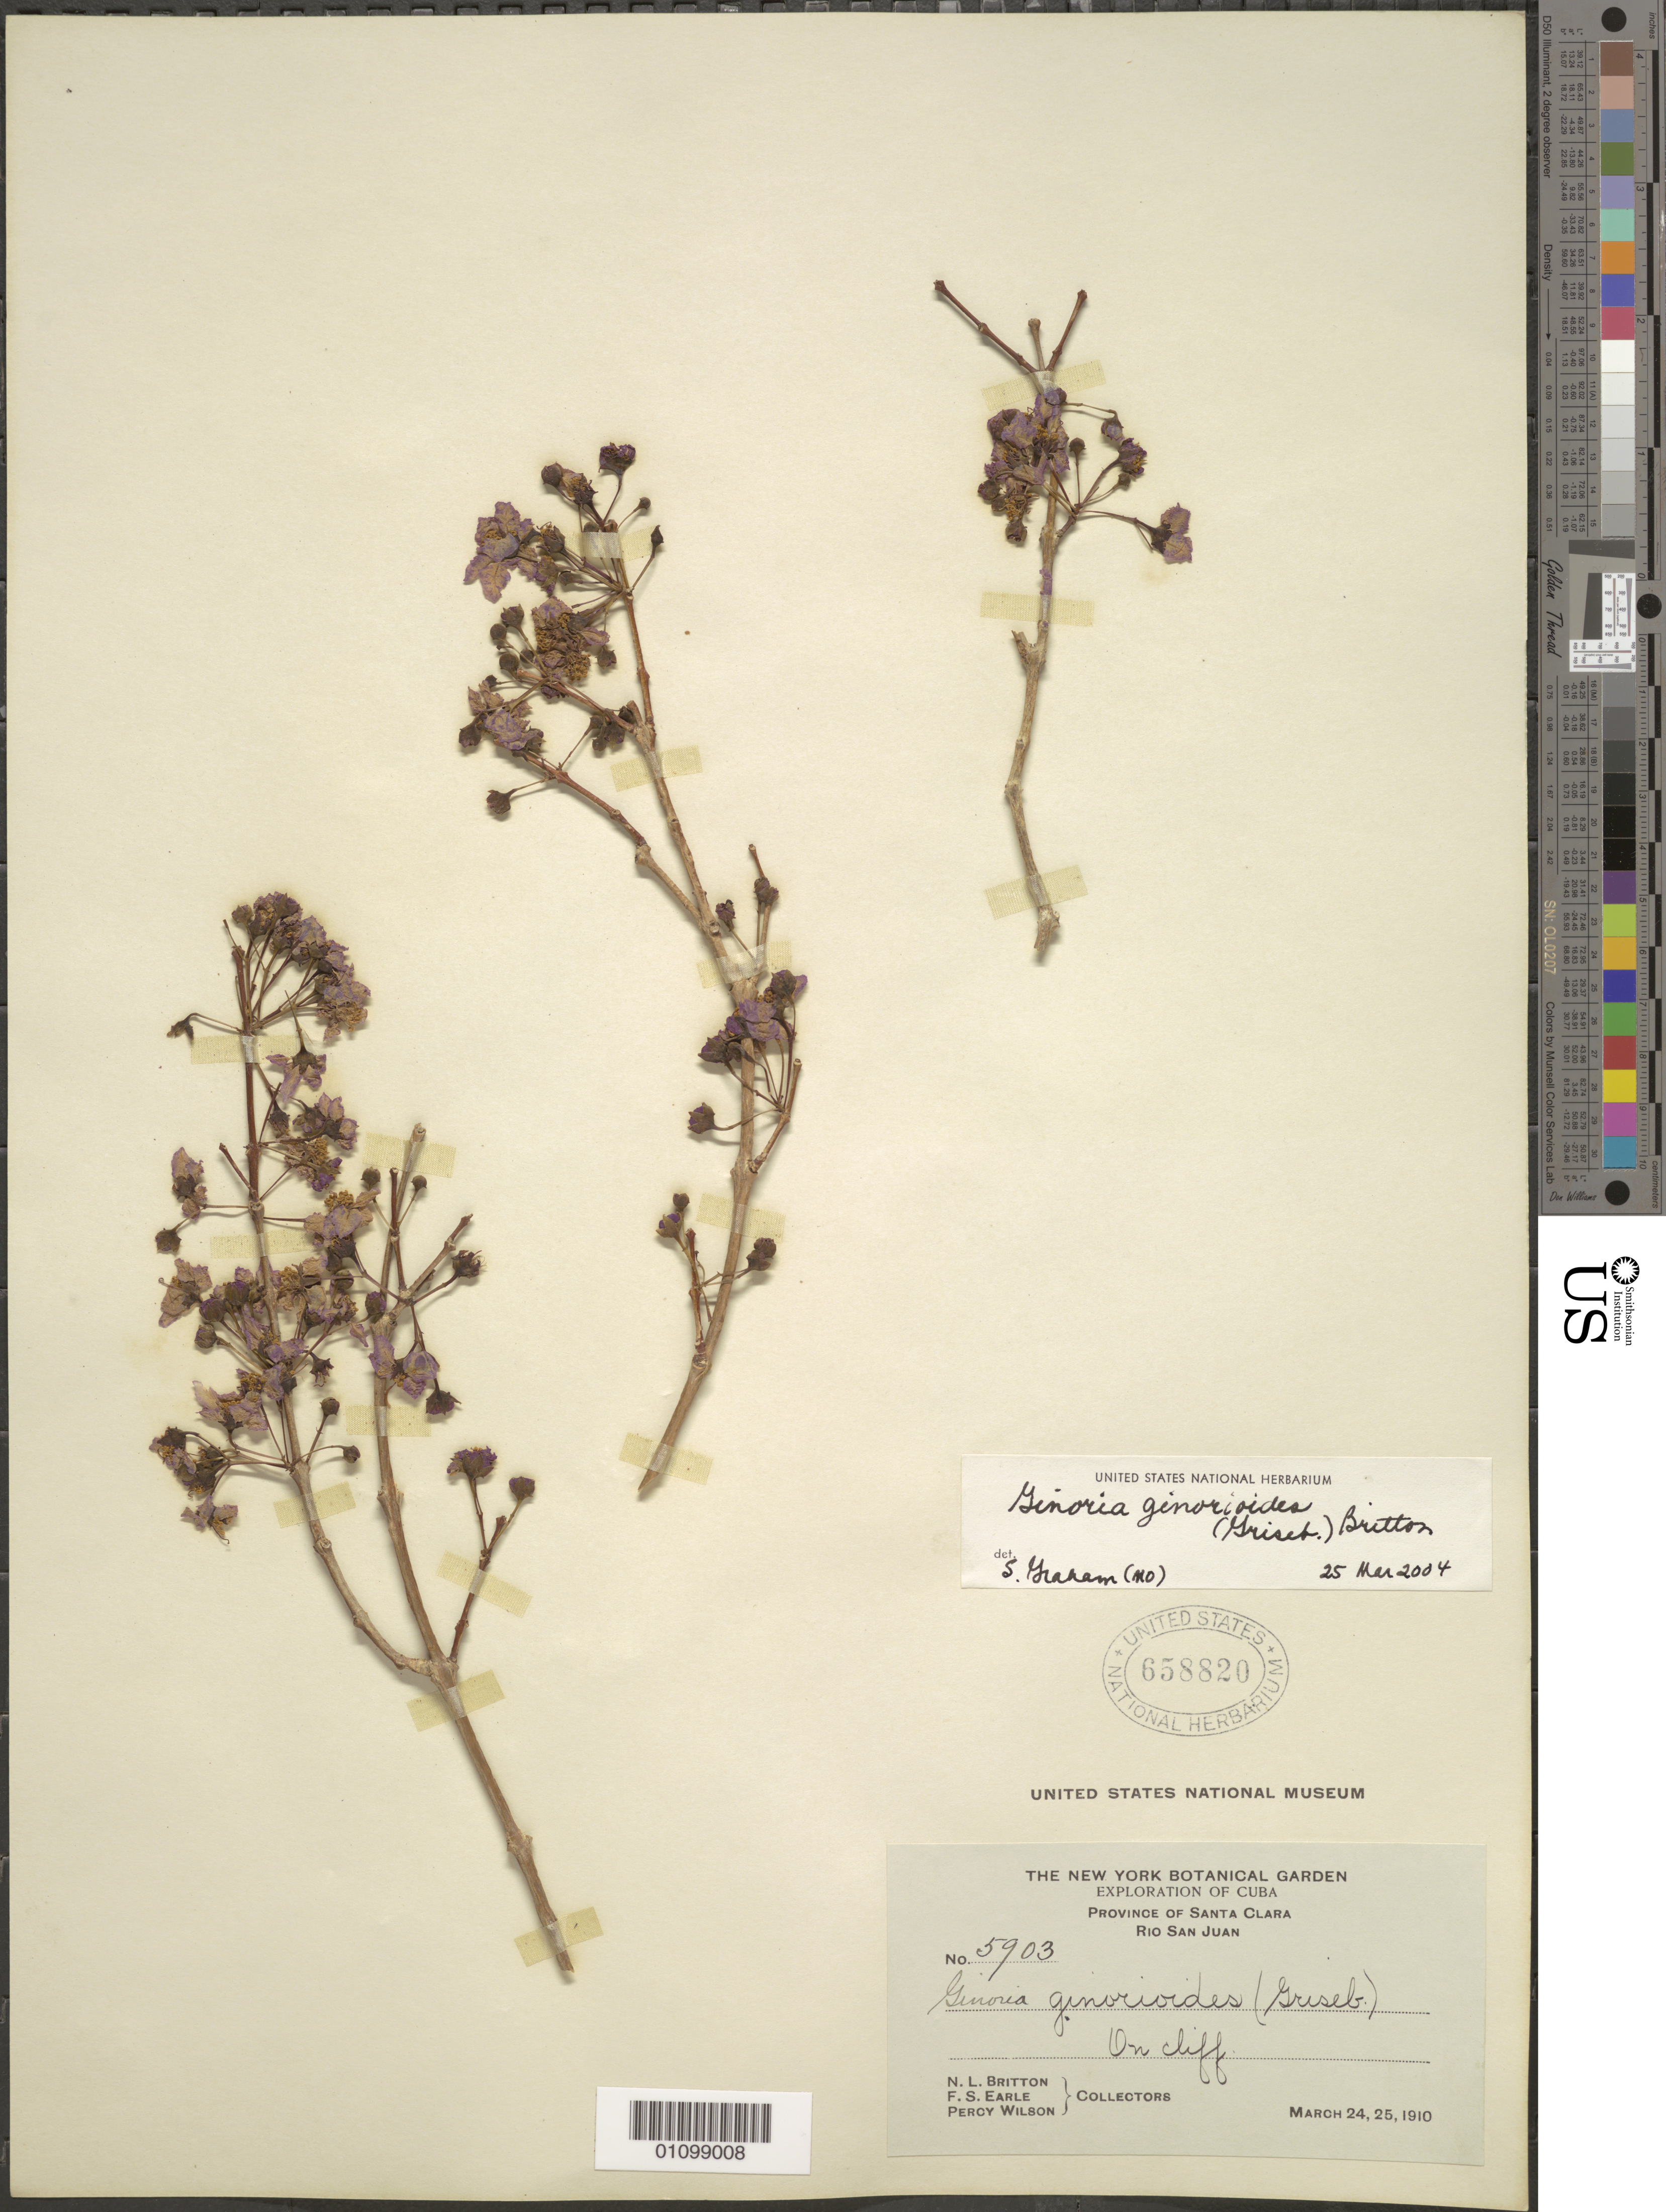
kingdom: Plantae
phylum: Tracheophyta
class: Magnoliopsida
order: Myrtales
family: Lythraceae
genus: Ginoria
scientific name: Ginoria ginorioides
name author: (Griseb.) Britton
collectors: E. G. Britton, F. S. Earle & P. Wilson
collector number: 5903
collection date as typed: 24 Mar 1910 and 25 Mar 1910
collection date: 1910-03-24,1910-03-25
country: Cuba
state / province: Villa Clara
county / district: Santa Clara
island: Cuba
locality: Rio San Juan On cliff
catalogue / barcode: US 658820